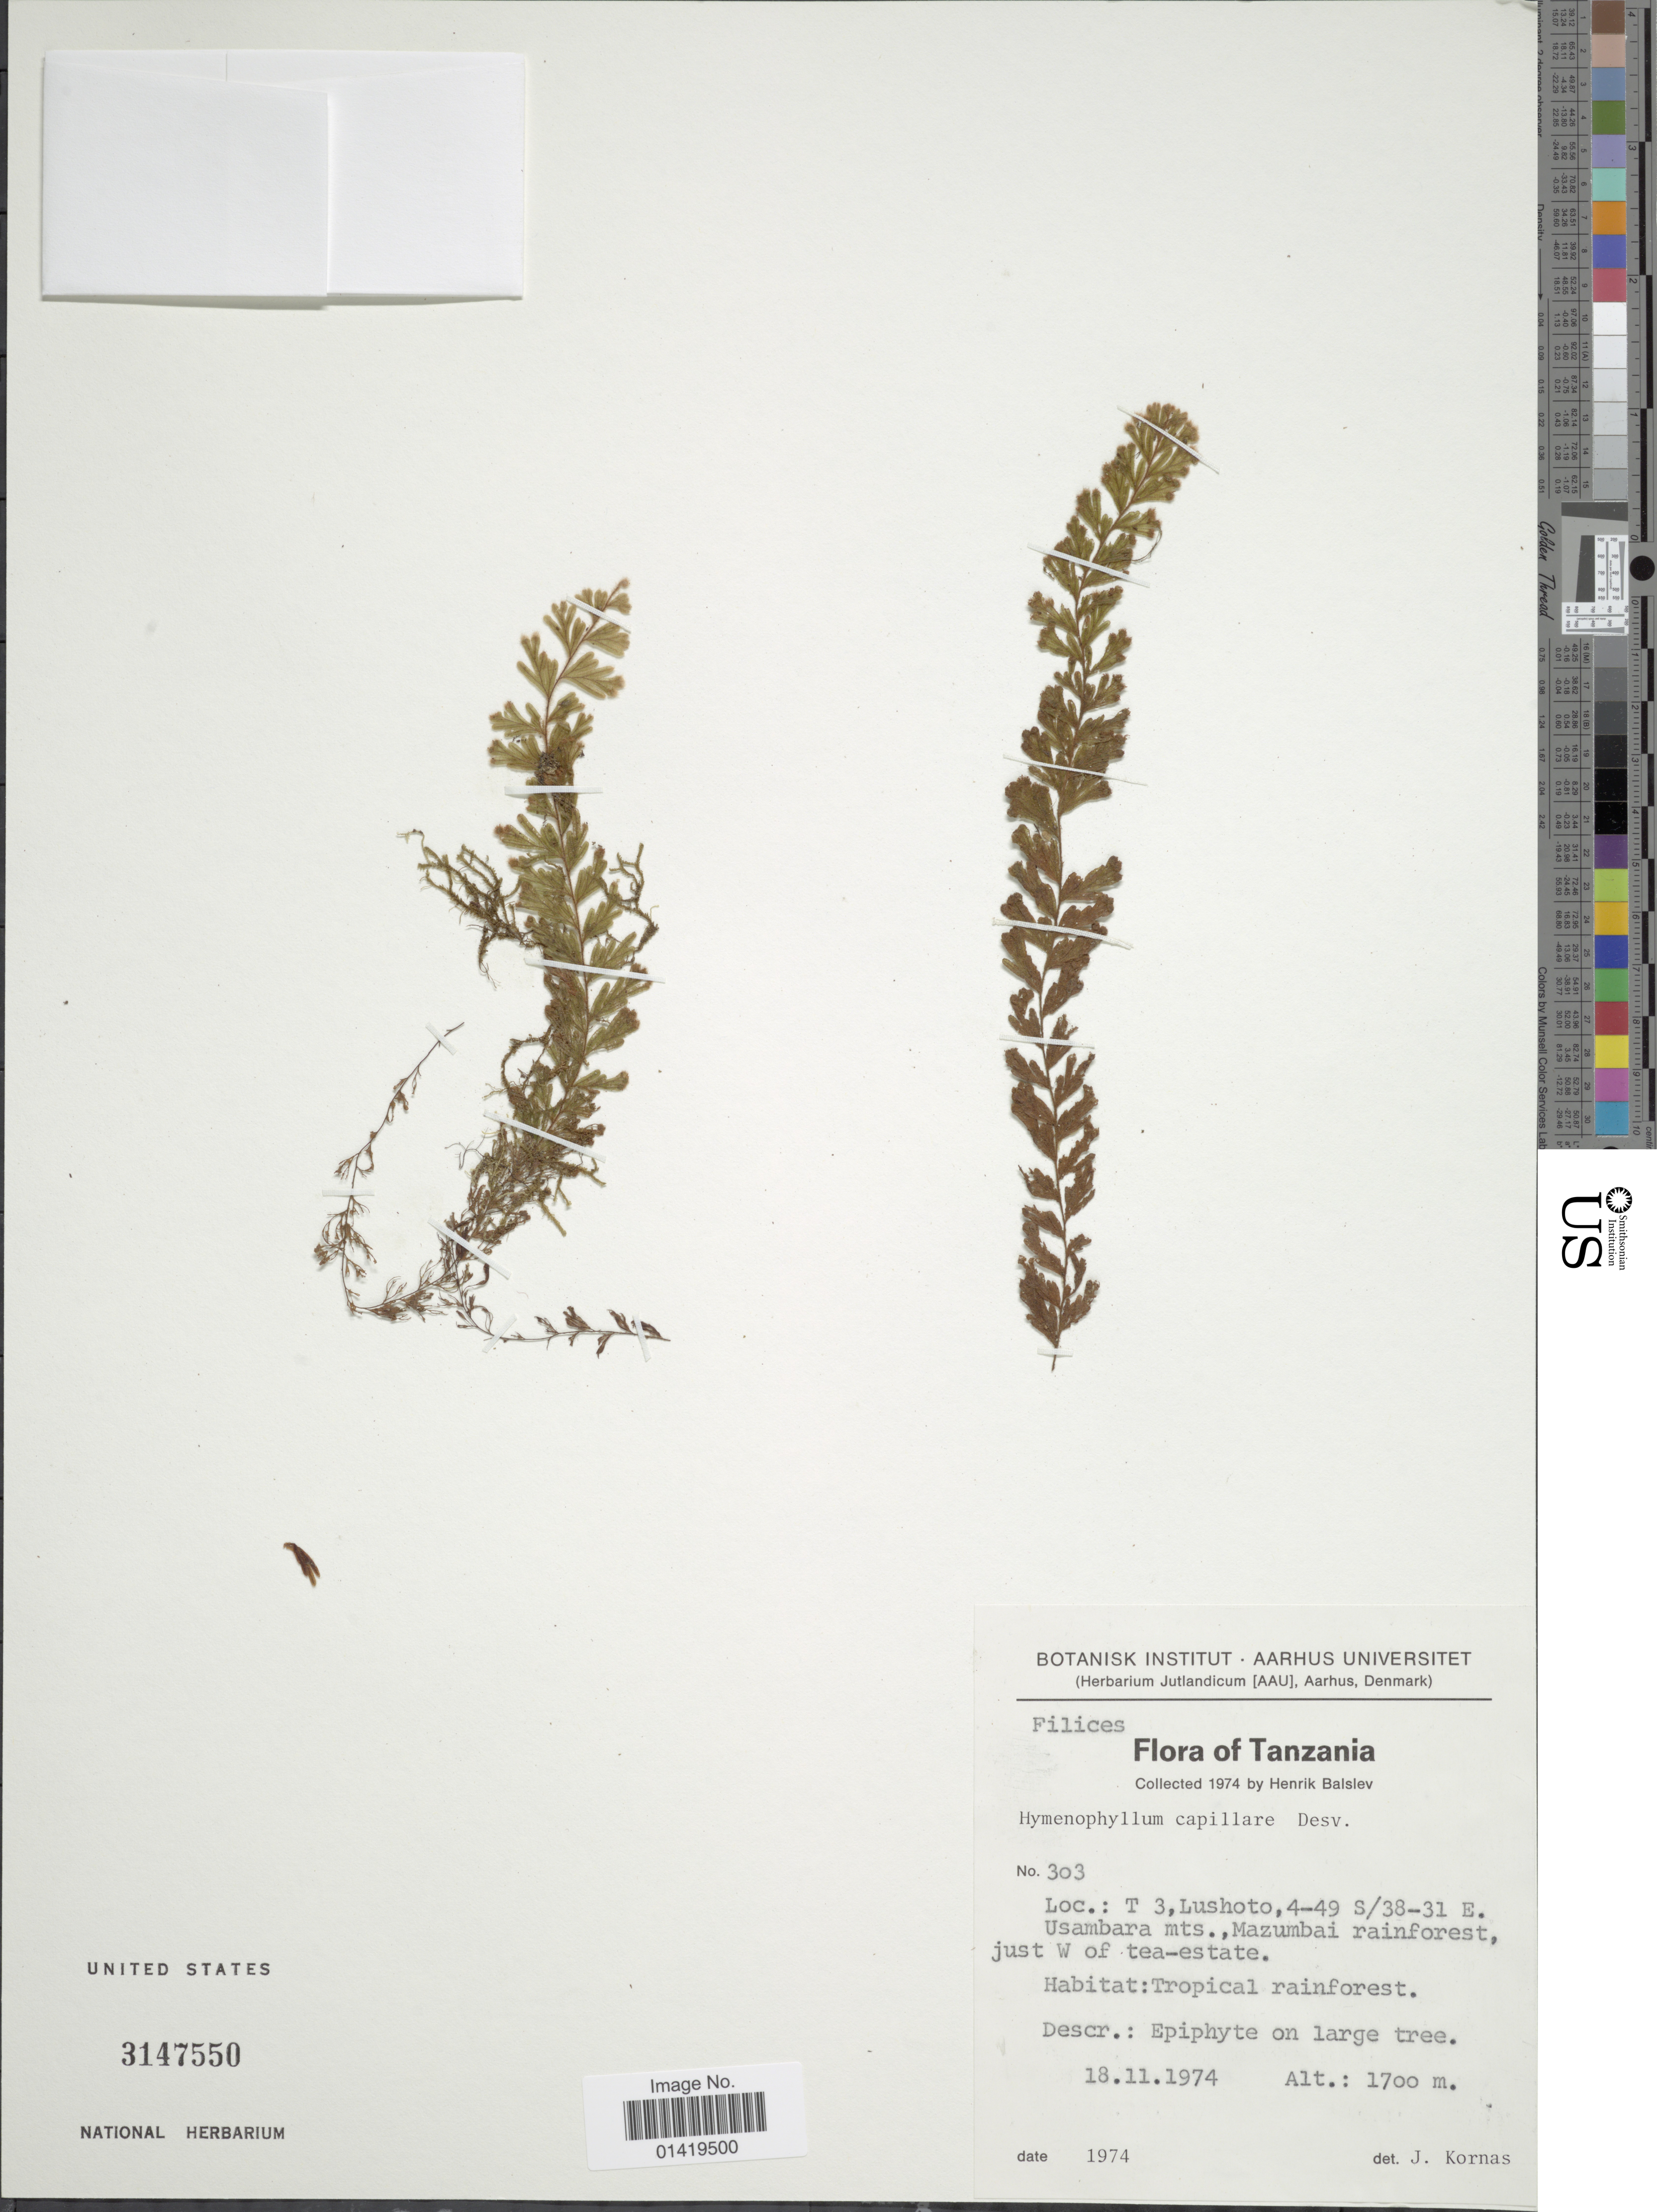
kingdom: Plantae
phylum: Tracheophyta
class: Polypodiopsida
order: Hymenophyllales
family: Hymenophyllaceae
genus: Hymenophyllum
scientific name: Hymenophyllum capillare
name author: Desv.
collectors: H. Balslev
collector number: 303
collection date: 1974-11-18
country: Tanzania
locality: Usambara mts., Mazumbai rainforest just W of rea estate T3 Lushoto 4-49/38-31 E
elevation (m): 1700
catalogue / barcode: US 3147550